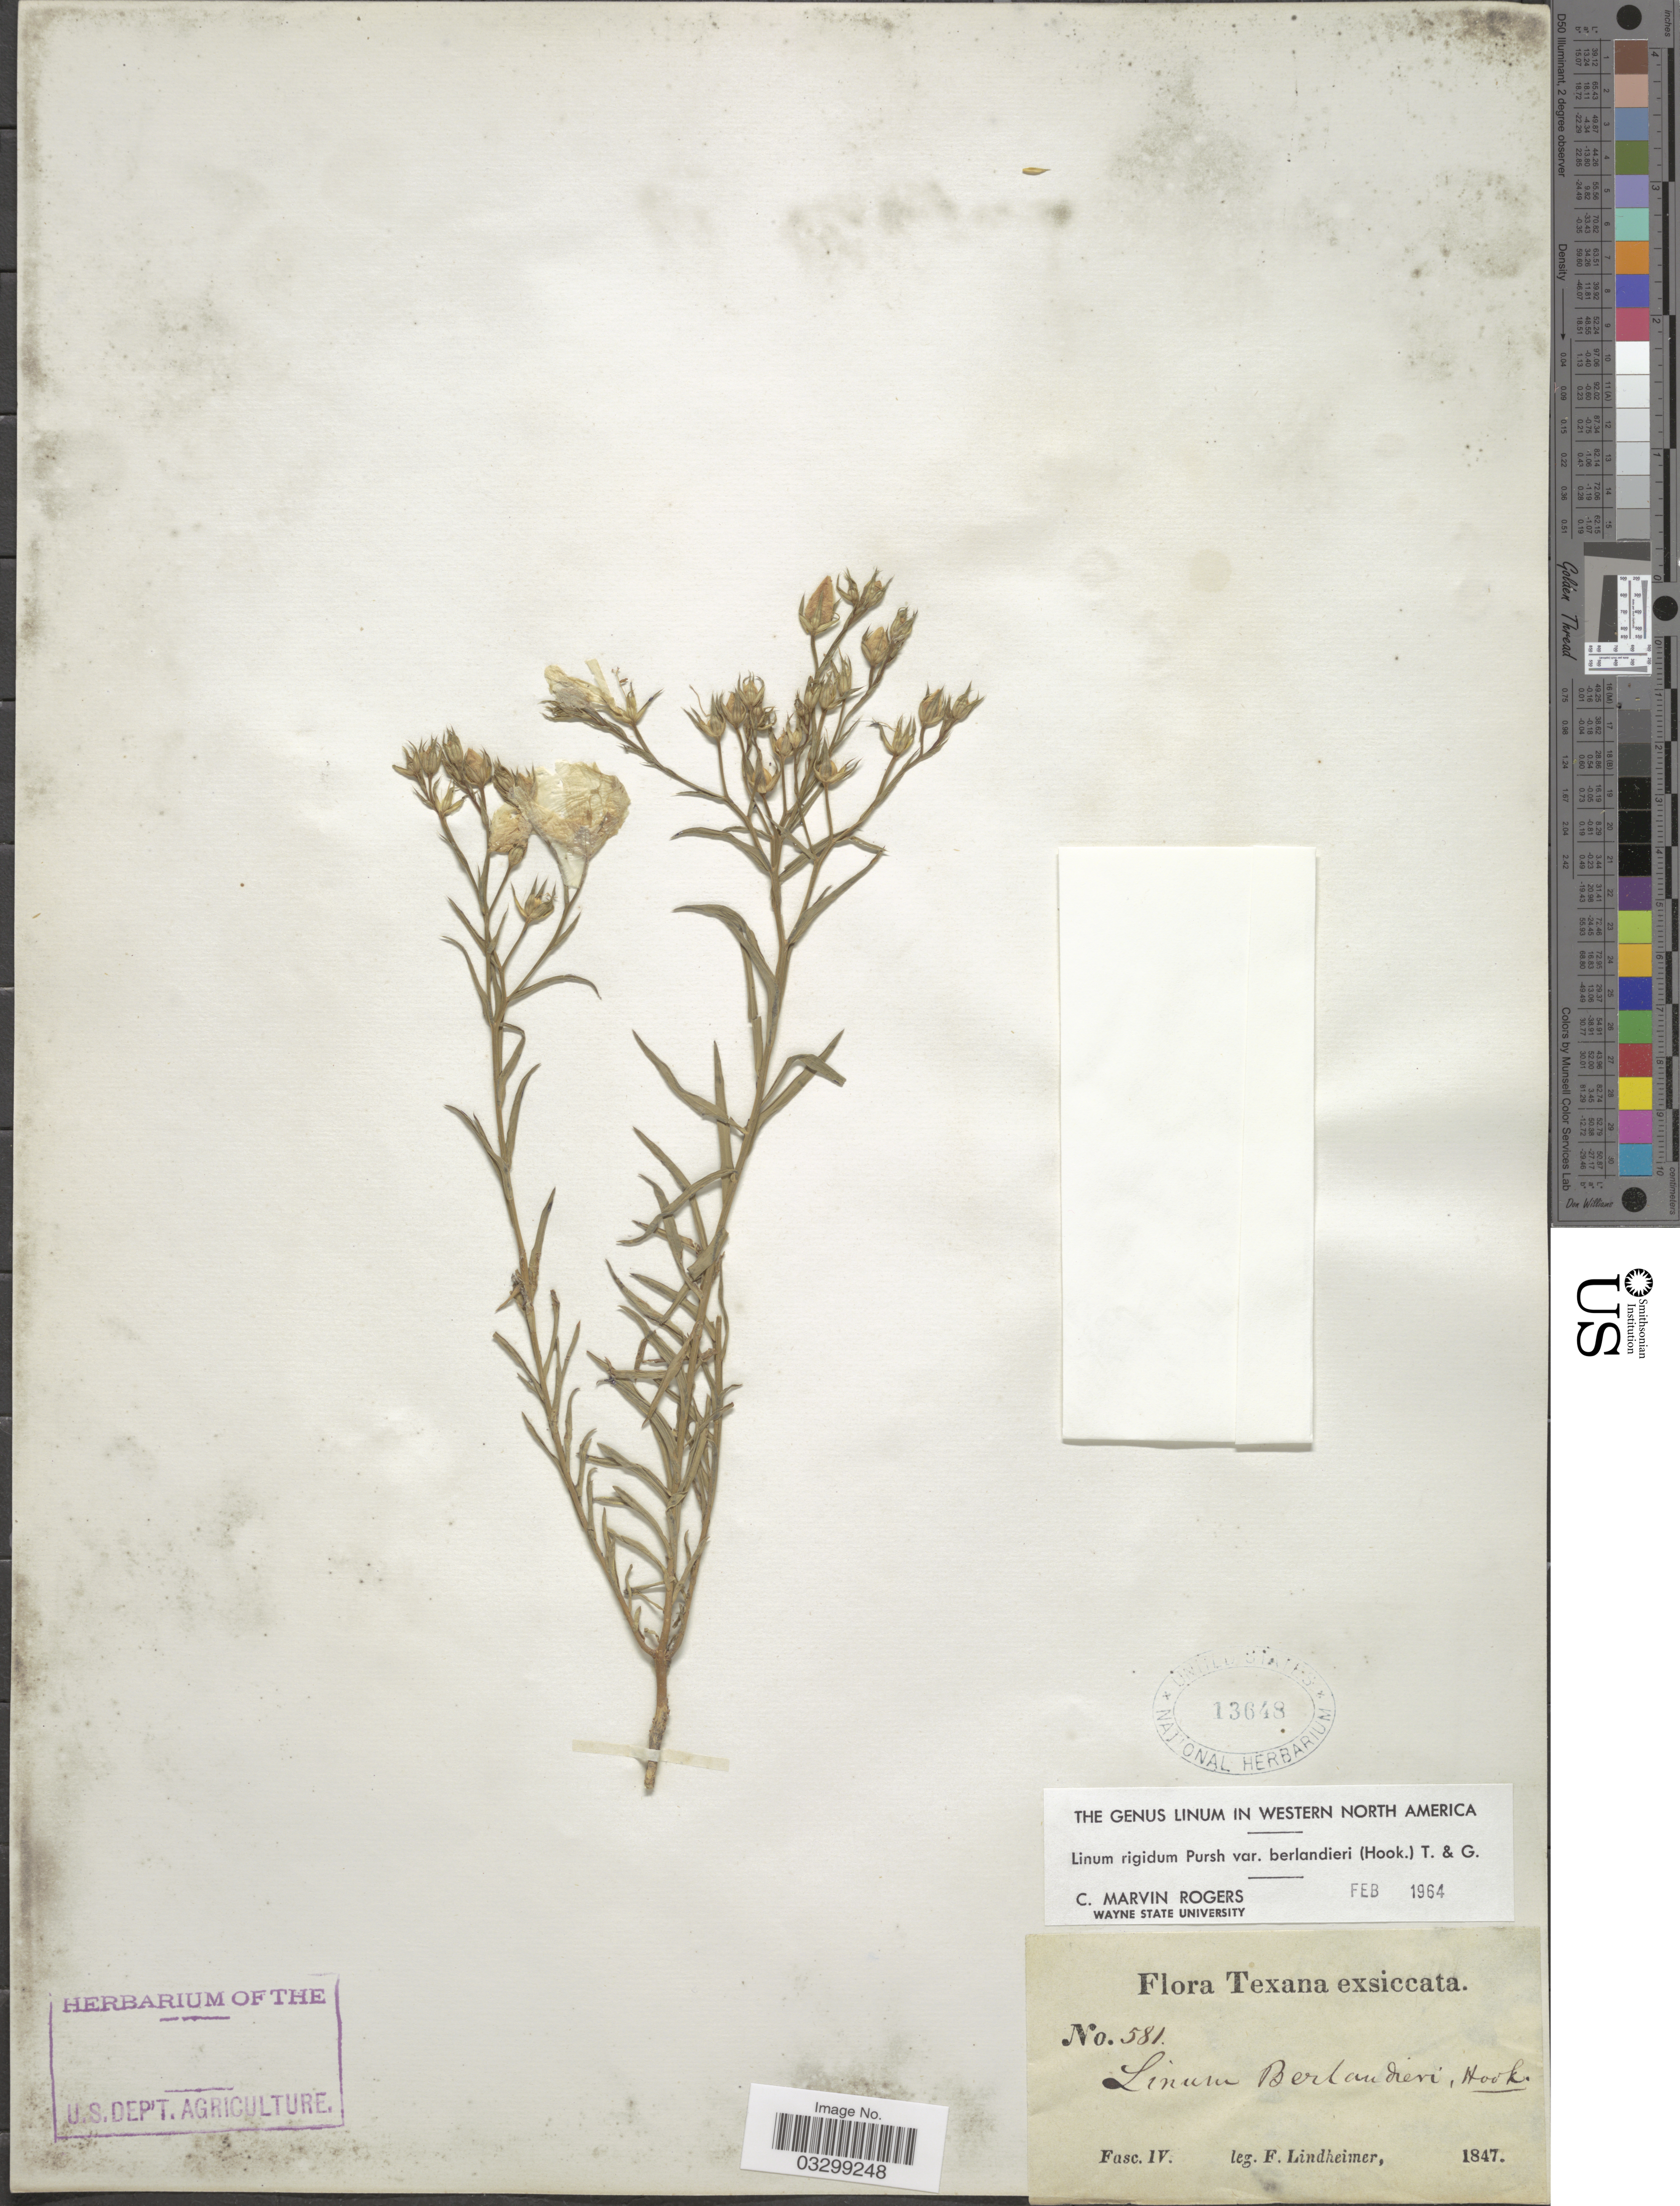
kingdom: Plantae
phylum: Tracheophyta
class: Magnoliopsida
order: Malpighiales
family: Linaceae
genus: Linum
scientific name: Linum rigidum var. berlandieri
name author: Pursh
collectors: F. Lindheimer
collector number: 581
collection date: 1847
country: United States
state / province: Texas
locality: Fasc. IV. [unsure placement]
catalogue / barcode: US 13648